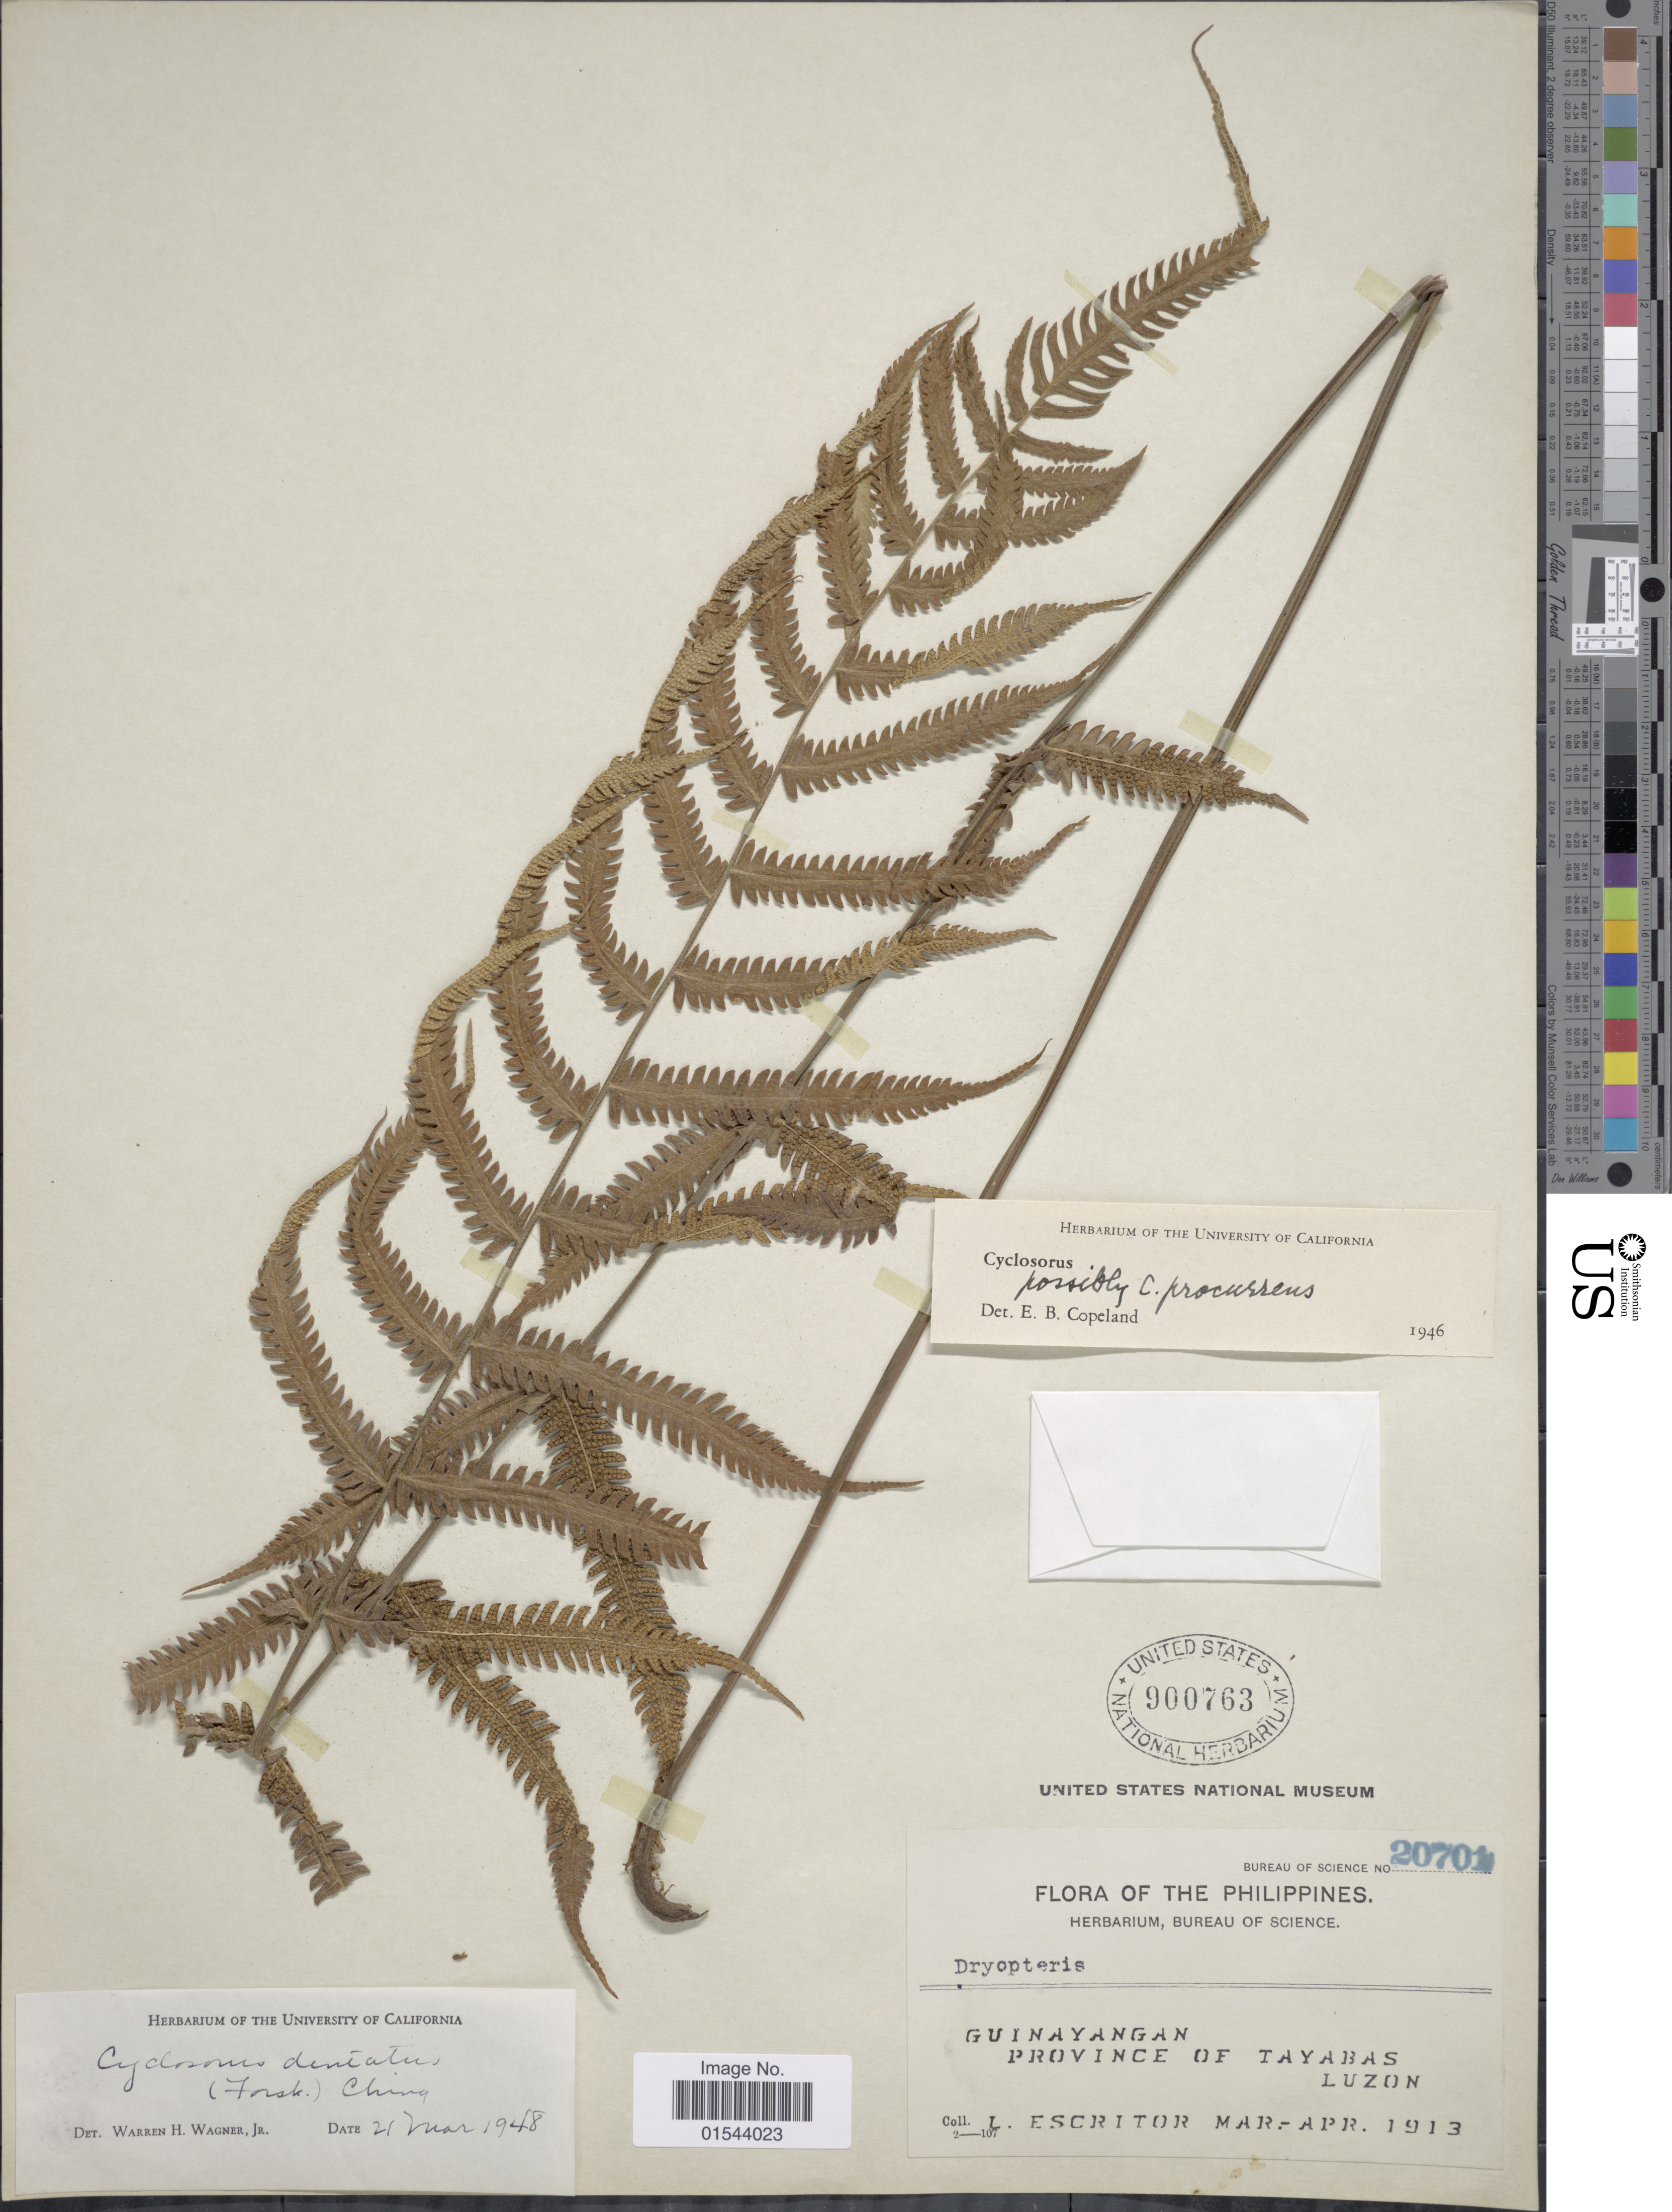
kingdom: Plantae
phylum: Tracheophyta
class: Polypodiopsida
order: Polypodiales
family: Thelypteridaceae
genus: Christella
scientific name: Christella dentata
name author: (Forssk.) Brownsey & Jermy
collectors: L. Escritor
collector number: Bureau of Science 20701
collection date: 1913-03/1913-04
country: Philippines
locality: Guinayangan, province of Tayabas, Luzon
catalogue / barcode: US 900763